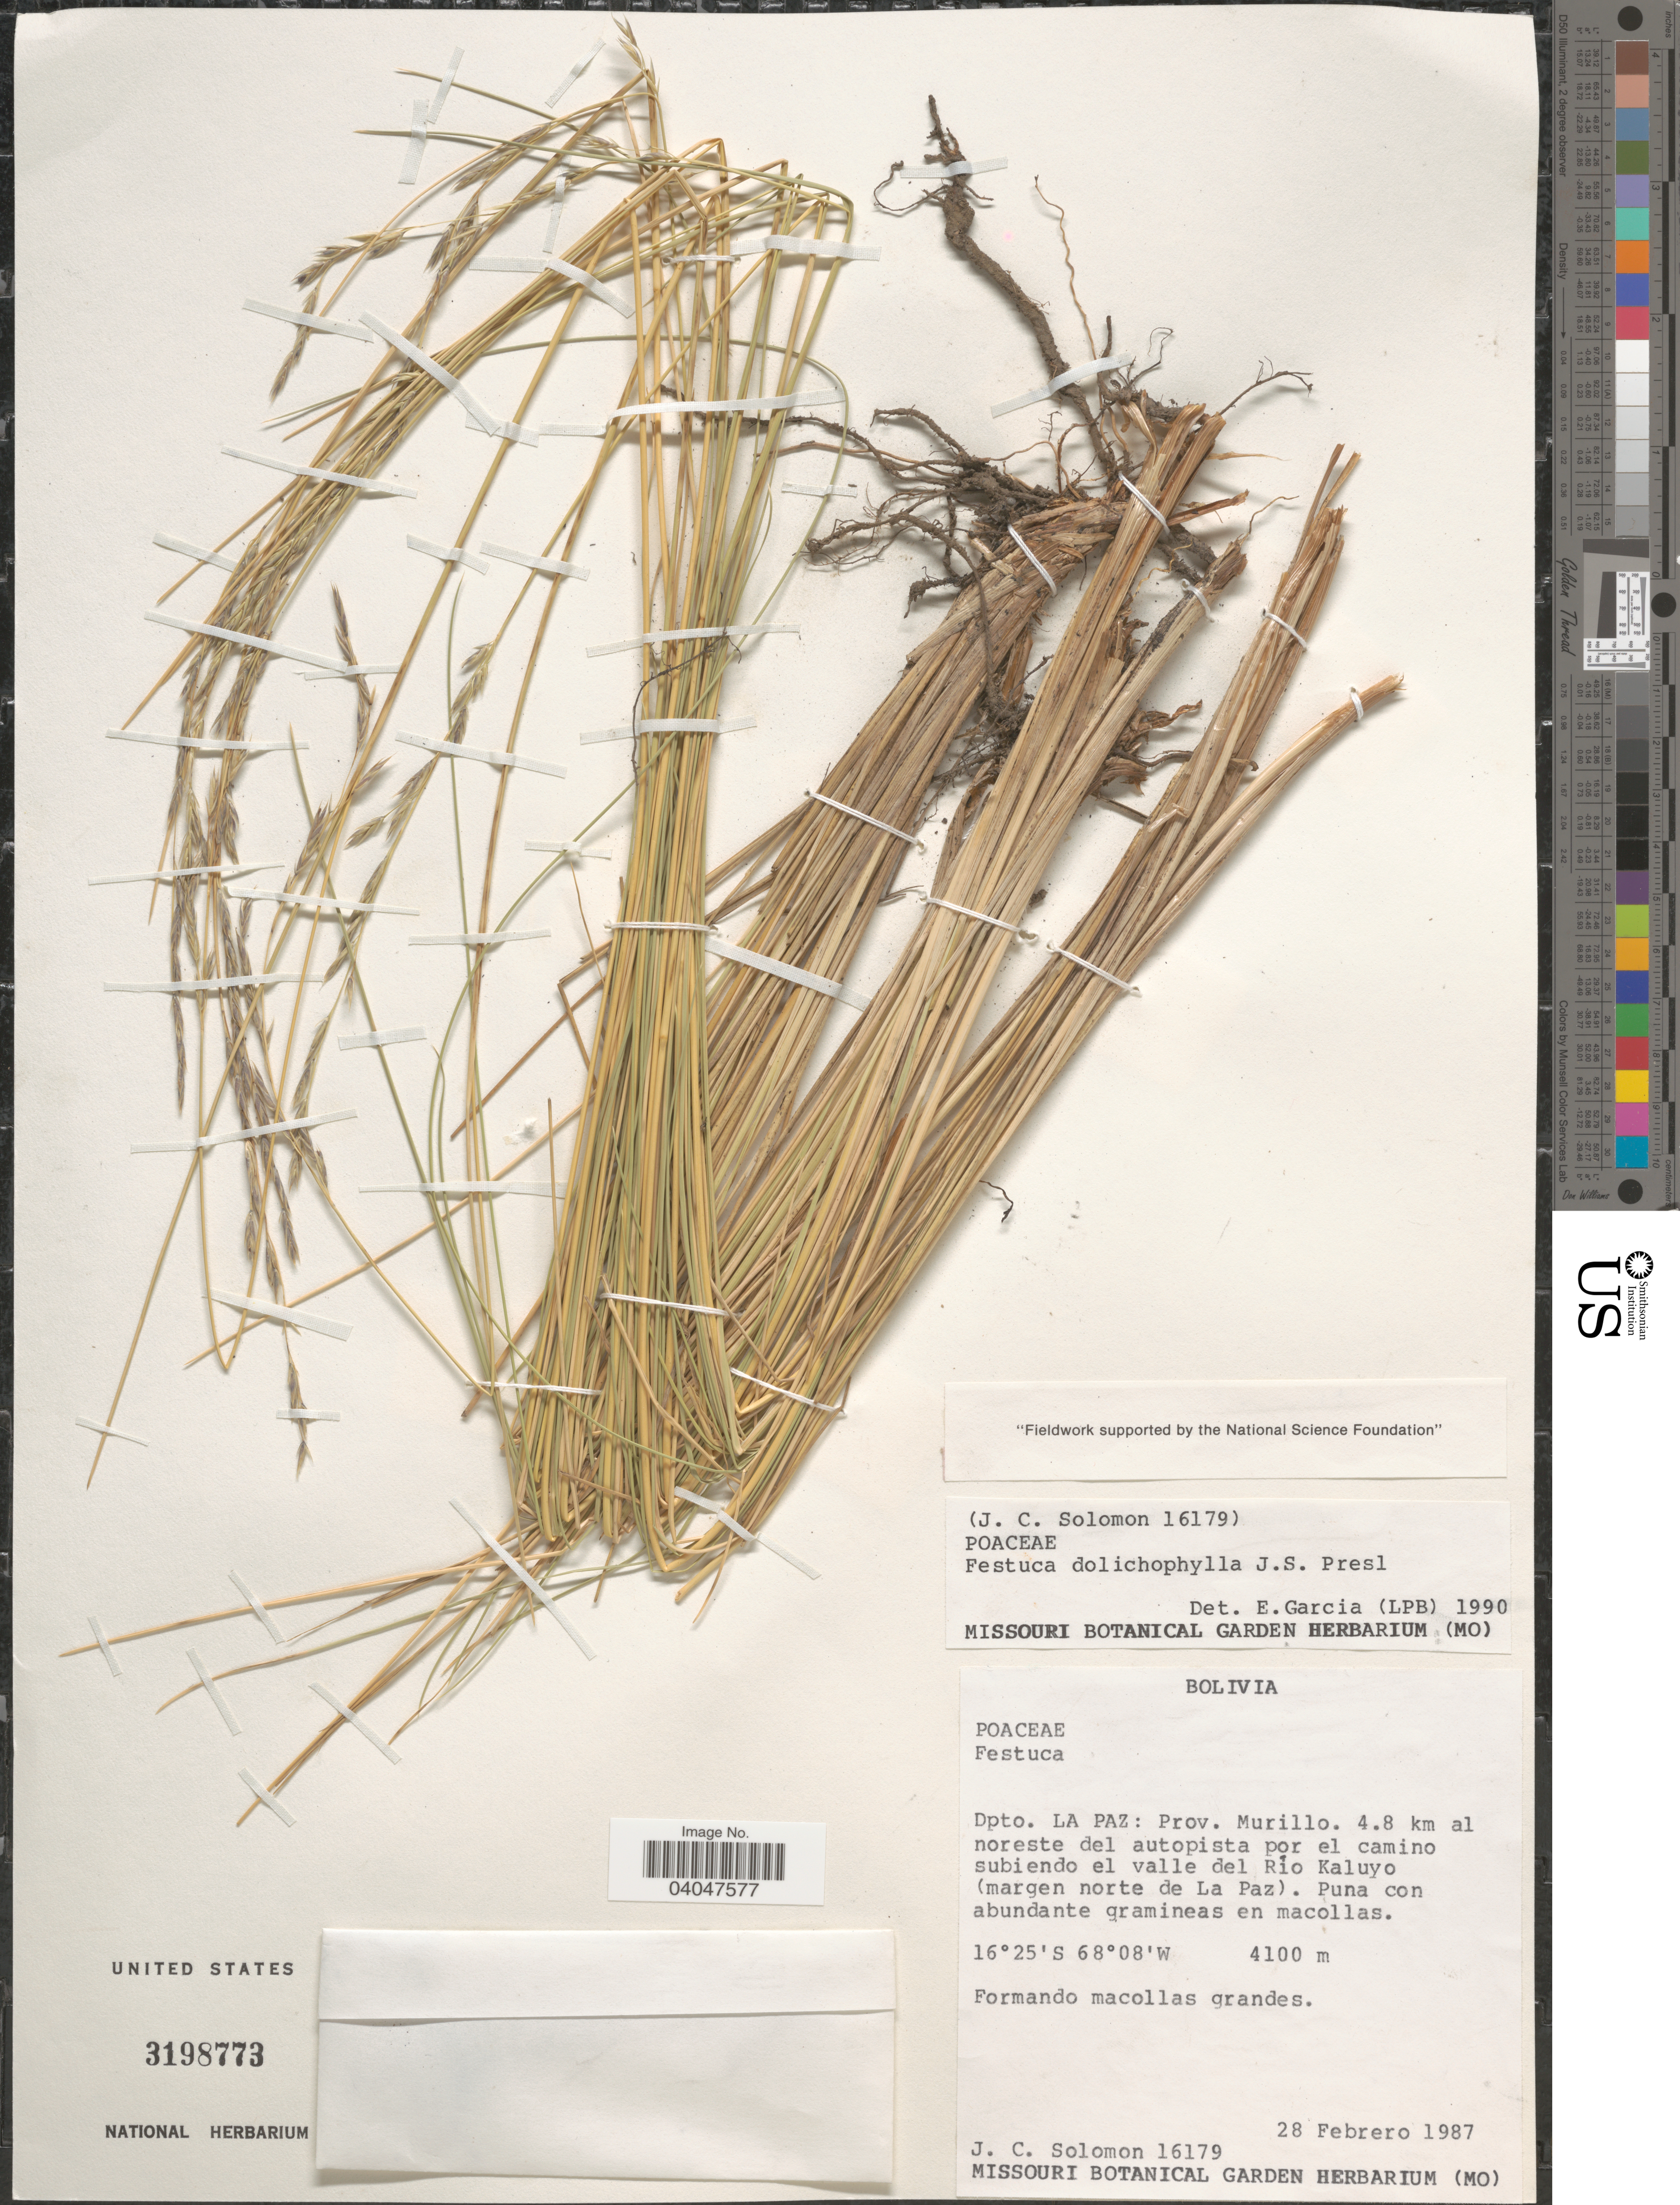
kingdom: Plantae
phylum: Tracheophyta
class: Liliopsida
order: Poales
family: Poaceae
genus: Festuca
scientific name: Festuca dolichophylla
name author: J. Presl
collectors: J. C. Solomon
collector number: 16179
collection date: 1987-02-28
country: Bolivia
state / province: La Paz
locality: Dpto. La Paz: Prov. Murillo. 4.8 km al noreste del autopista por el camino subiendo el valle del Río Kaluyo (margen norte de La Paz).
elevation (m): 4100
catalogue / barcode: US 3198773